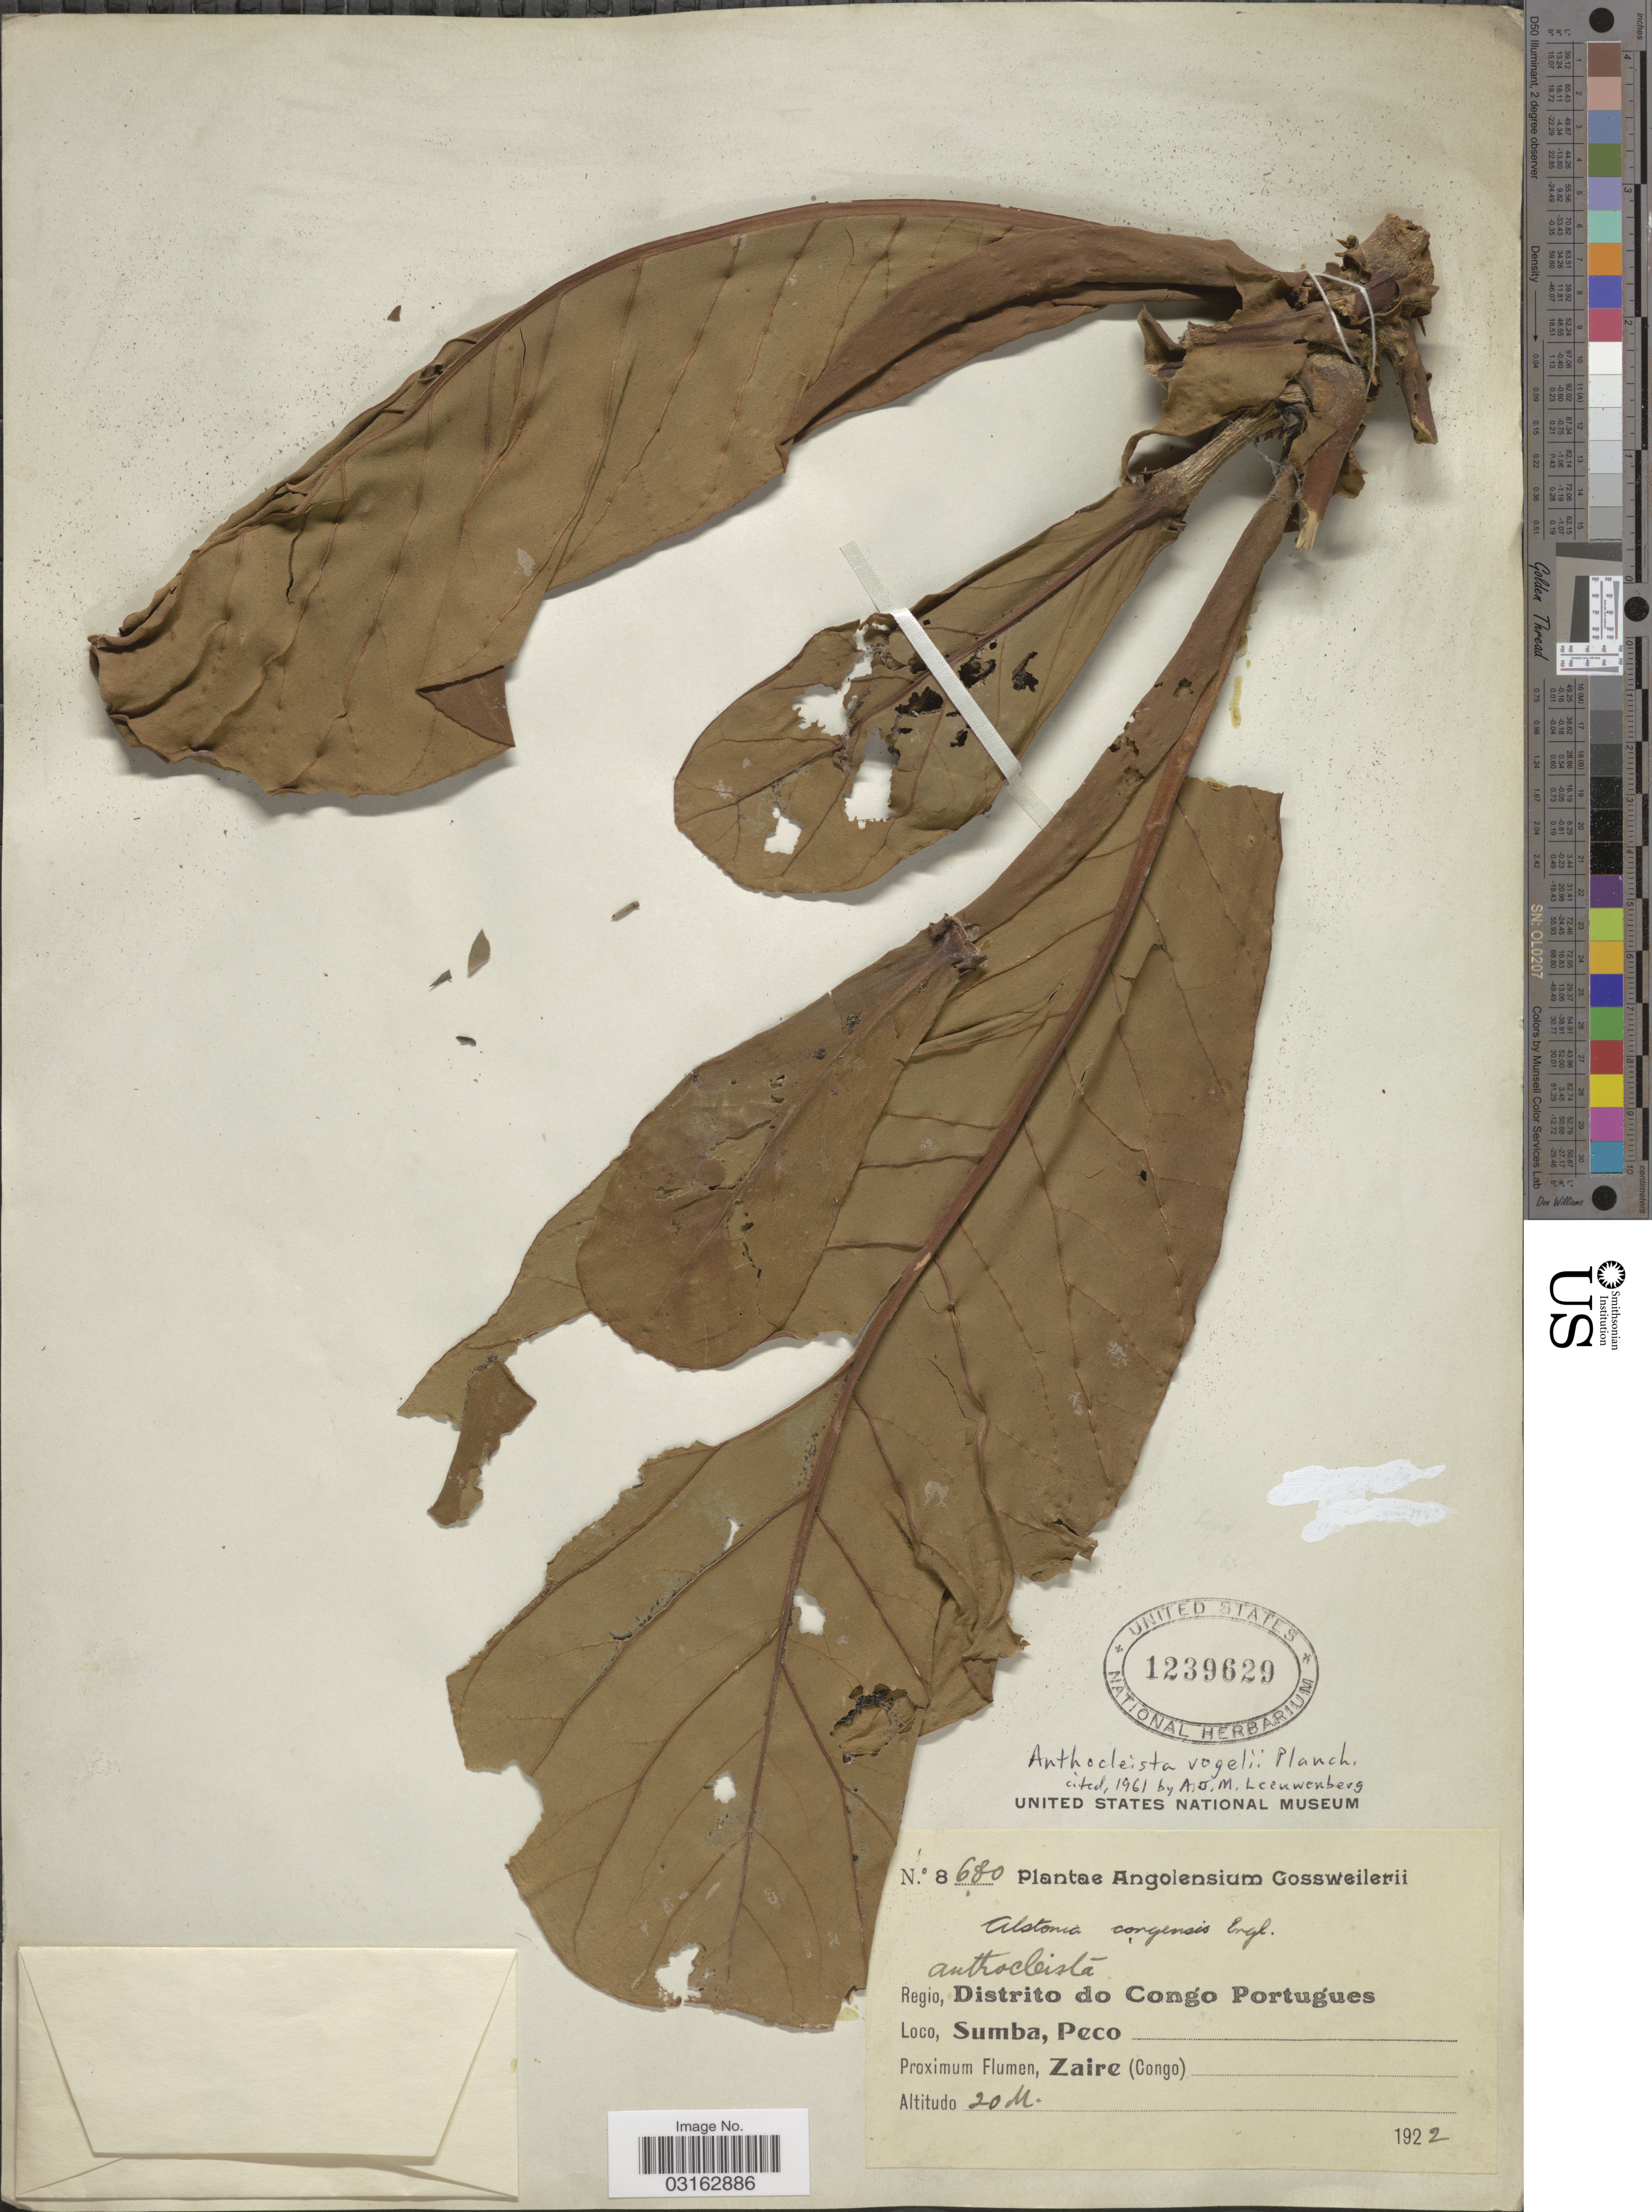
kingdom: Plantae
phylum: Tracheophyta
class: Magnoliopsida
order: Gentianales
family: Gentianaceae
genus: Anthocleista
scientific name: Anthocleista vogelii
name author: Planch.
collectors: -. Gossweiler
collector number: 8680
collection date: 1922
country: Angola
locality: Regio, Distrito do Congo Portugues, Sumba, Peco, Zaire (Congo).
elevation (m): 20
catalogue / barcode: US 1239629